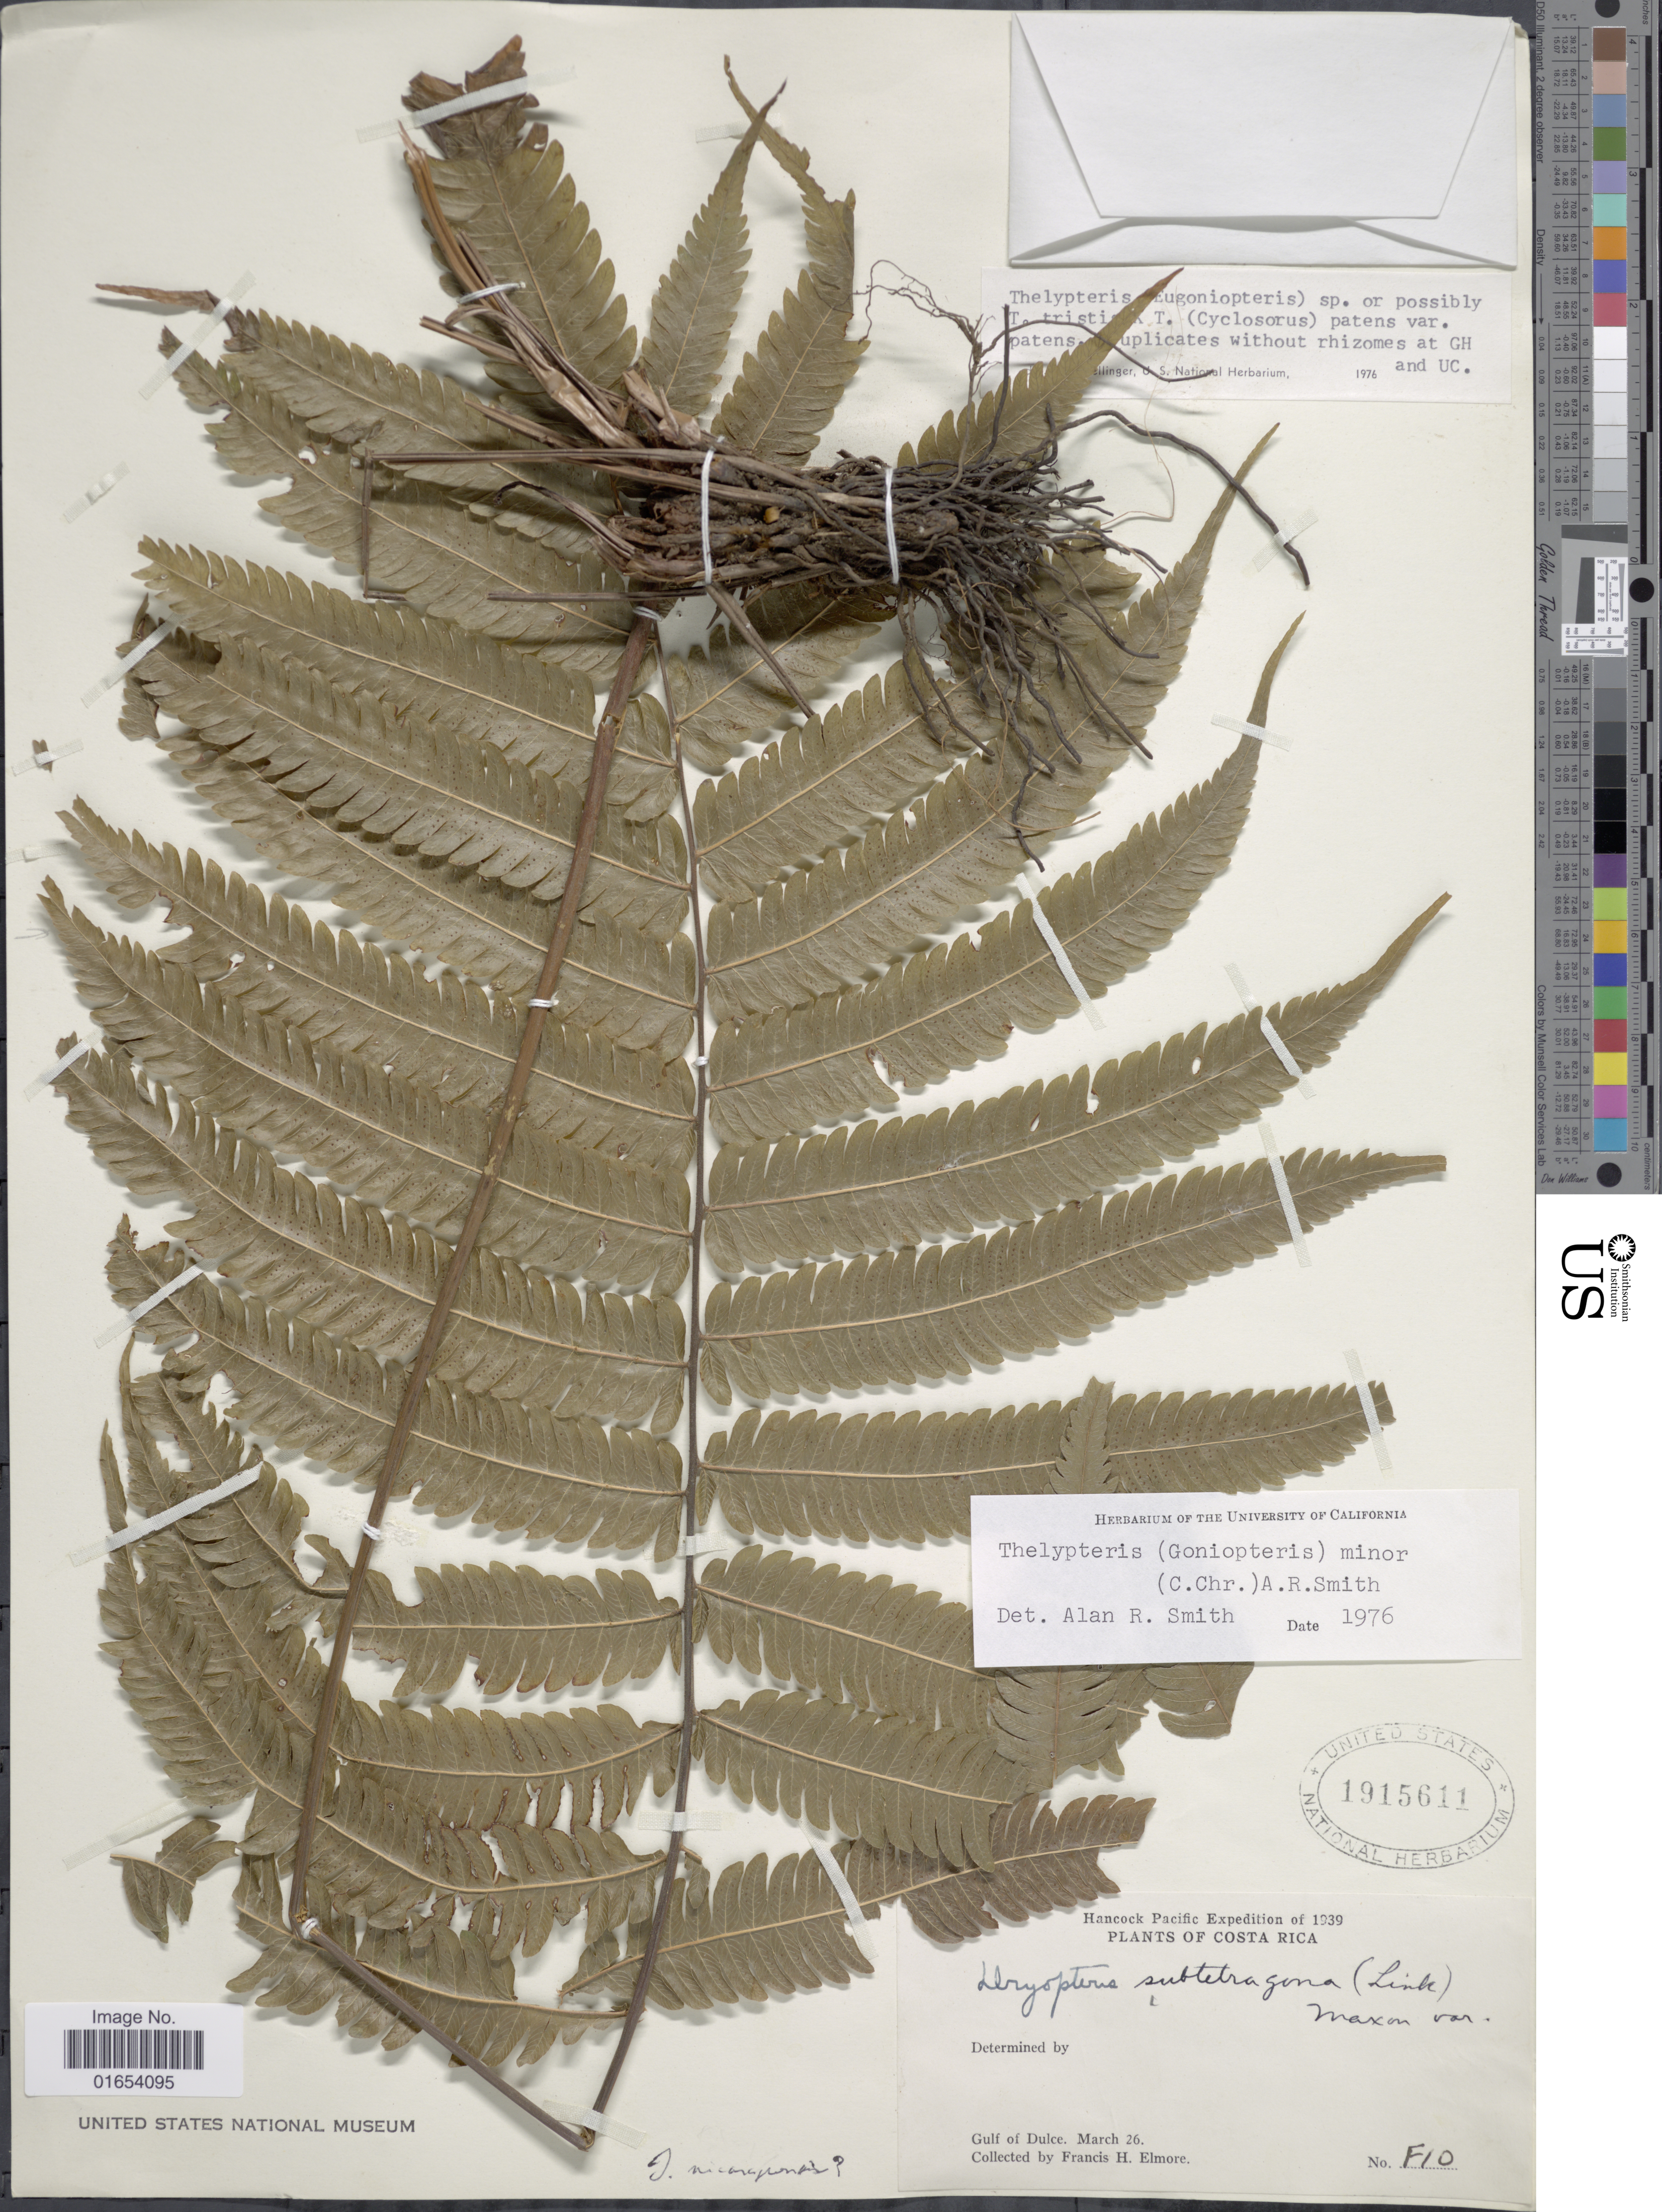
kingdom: Plantae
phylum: Tracheophyta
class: Polypodiopsida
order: Polypodiales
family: Thelypteridaceae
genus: Goniopteris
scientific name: Goniopteris minor (C. Chr.) comb. nov., ined 2015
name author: (C. Chr.)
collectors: F. H. Elmore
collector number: F10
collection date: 1939-03-26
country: Costa Rica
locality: Costa Rica, Gulf of Dulce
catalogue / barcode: US 1915611